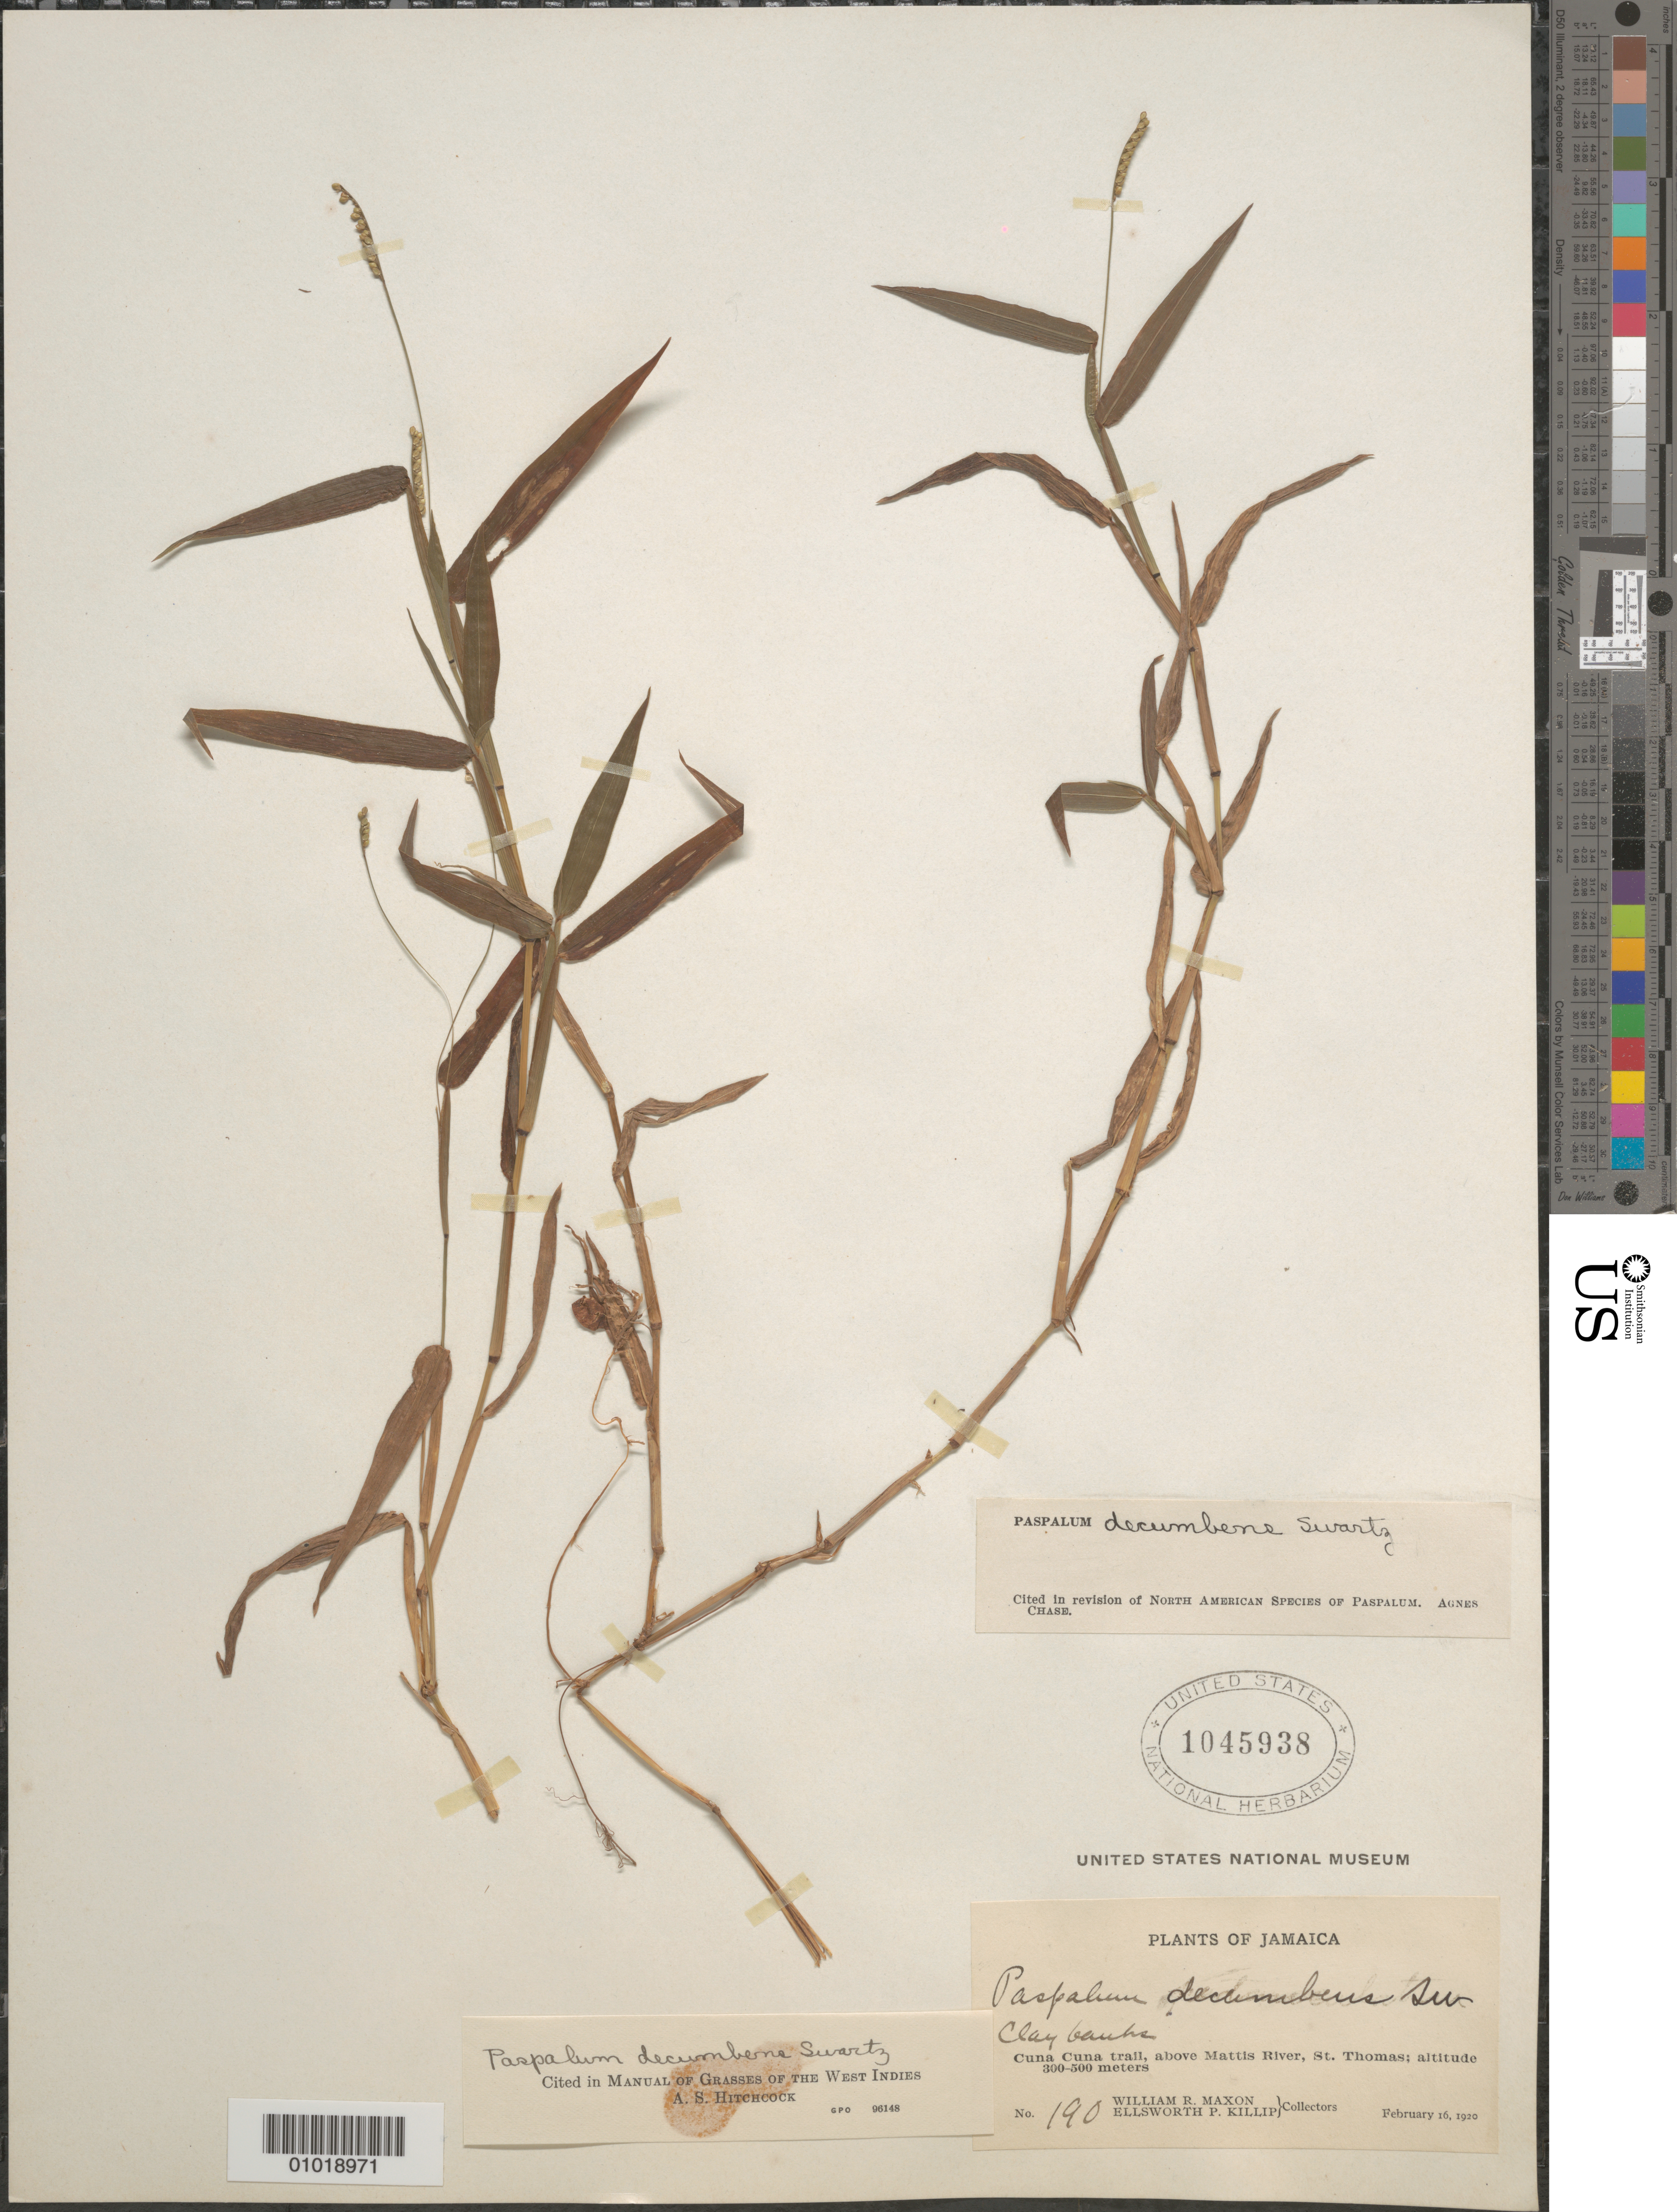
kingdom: Plantae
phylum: Tracheophyta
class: Liliopsida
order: Poales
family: Poaceae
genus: Paspalum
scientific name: Paspalum decumbens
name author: Sw.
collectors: W. R. Maxon & E. P. Killip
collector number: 190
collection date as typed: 16 Feb 1920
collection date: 1920-02-16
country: Jamaica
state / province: Saint Thomas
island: Jamaica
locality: Cuna Cuna trail, above MAttis river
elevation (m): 300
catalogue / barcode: US 1045938